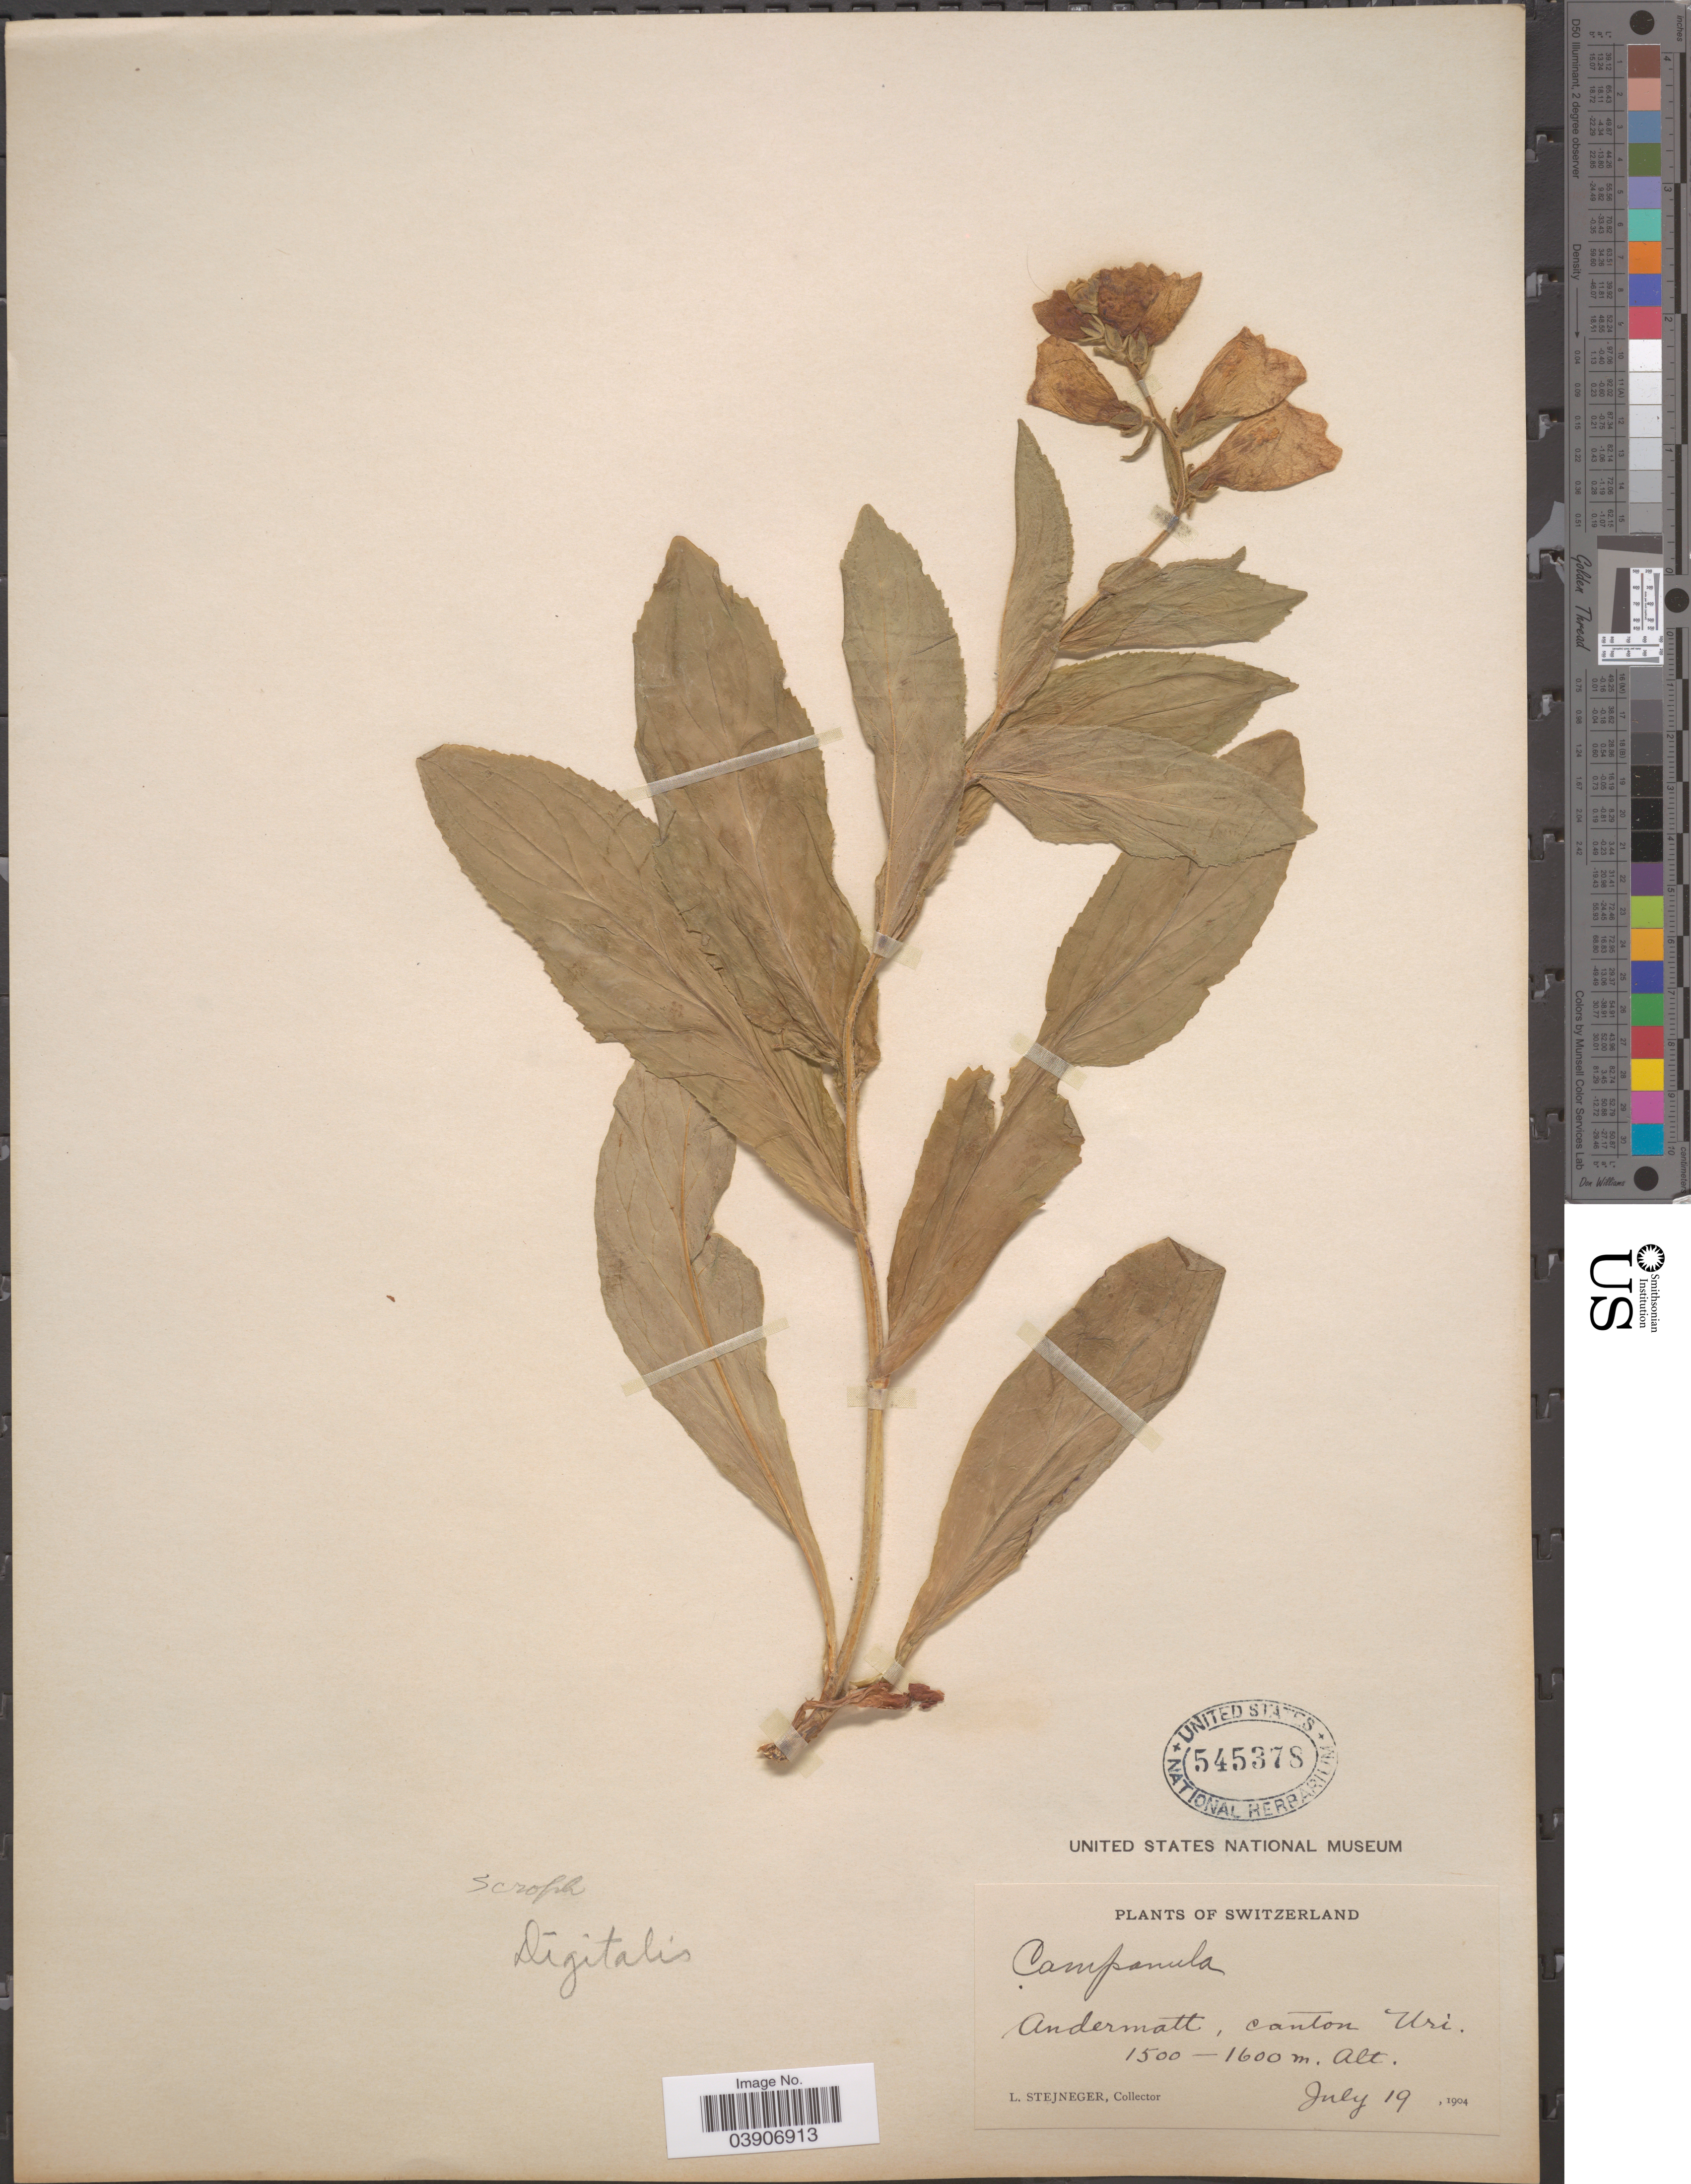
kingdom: Plantae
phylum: Tracheophyta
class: Magnoliopsida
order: Lamiales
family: Plantaginaceae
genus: Digitalis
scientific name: Digitalis sp.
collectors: L. Stejneger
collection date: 1904-07-19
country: Switzerland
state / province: Uri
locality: Andermatt, canton Uri.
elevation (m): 1500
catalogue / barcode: US 545378